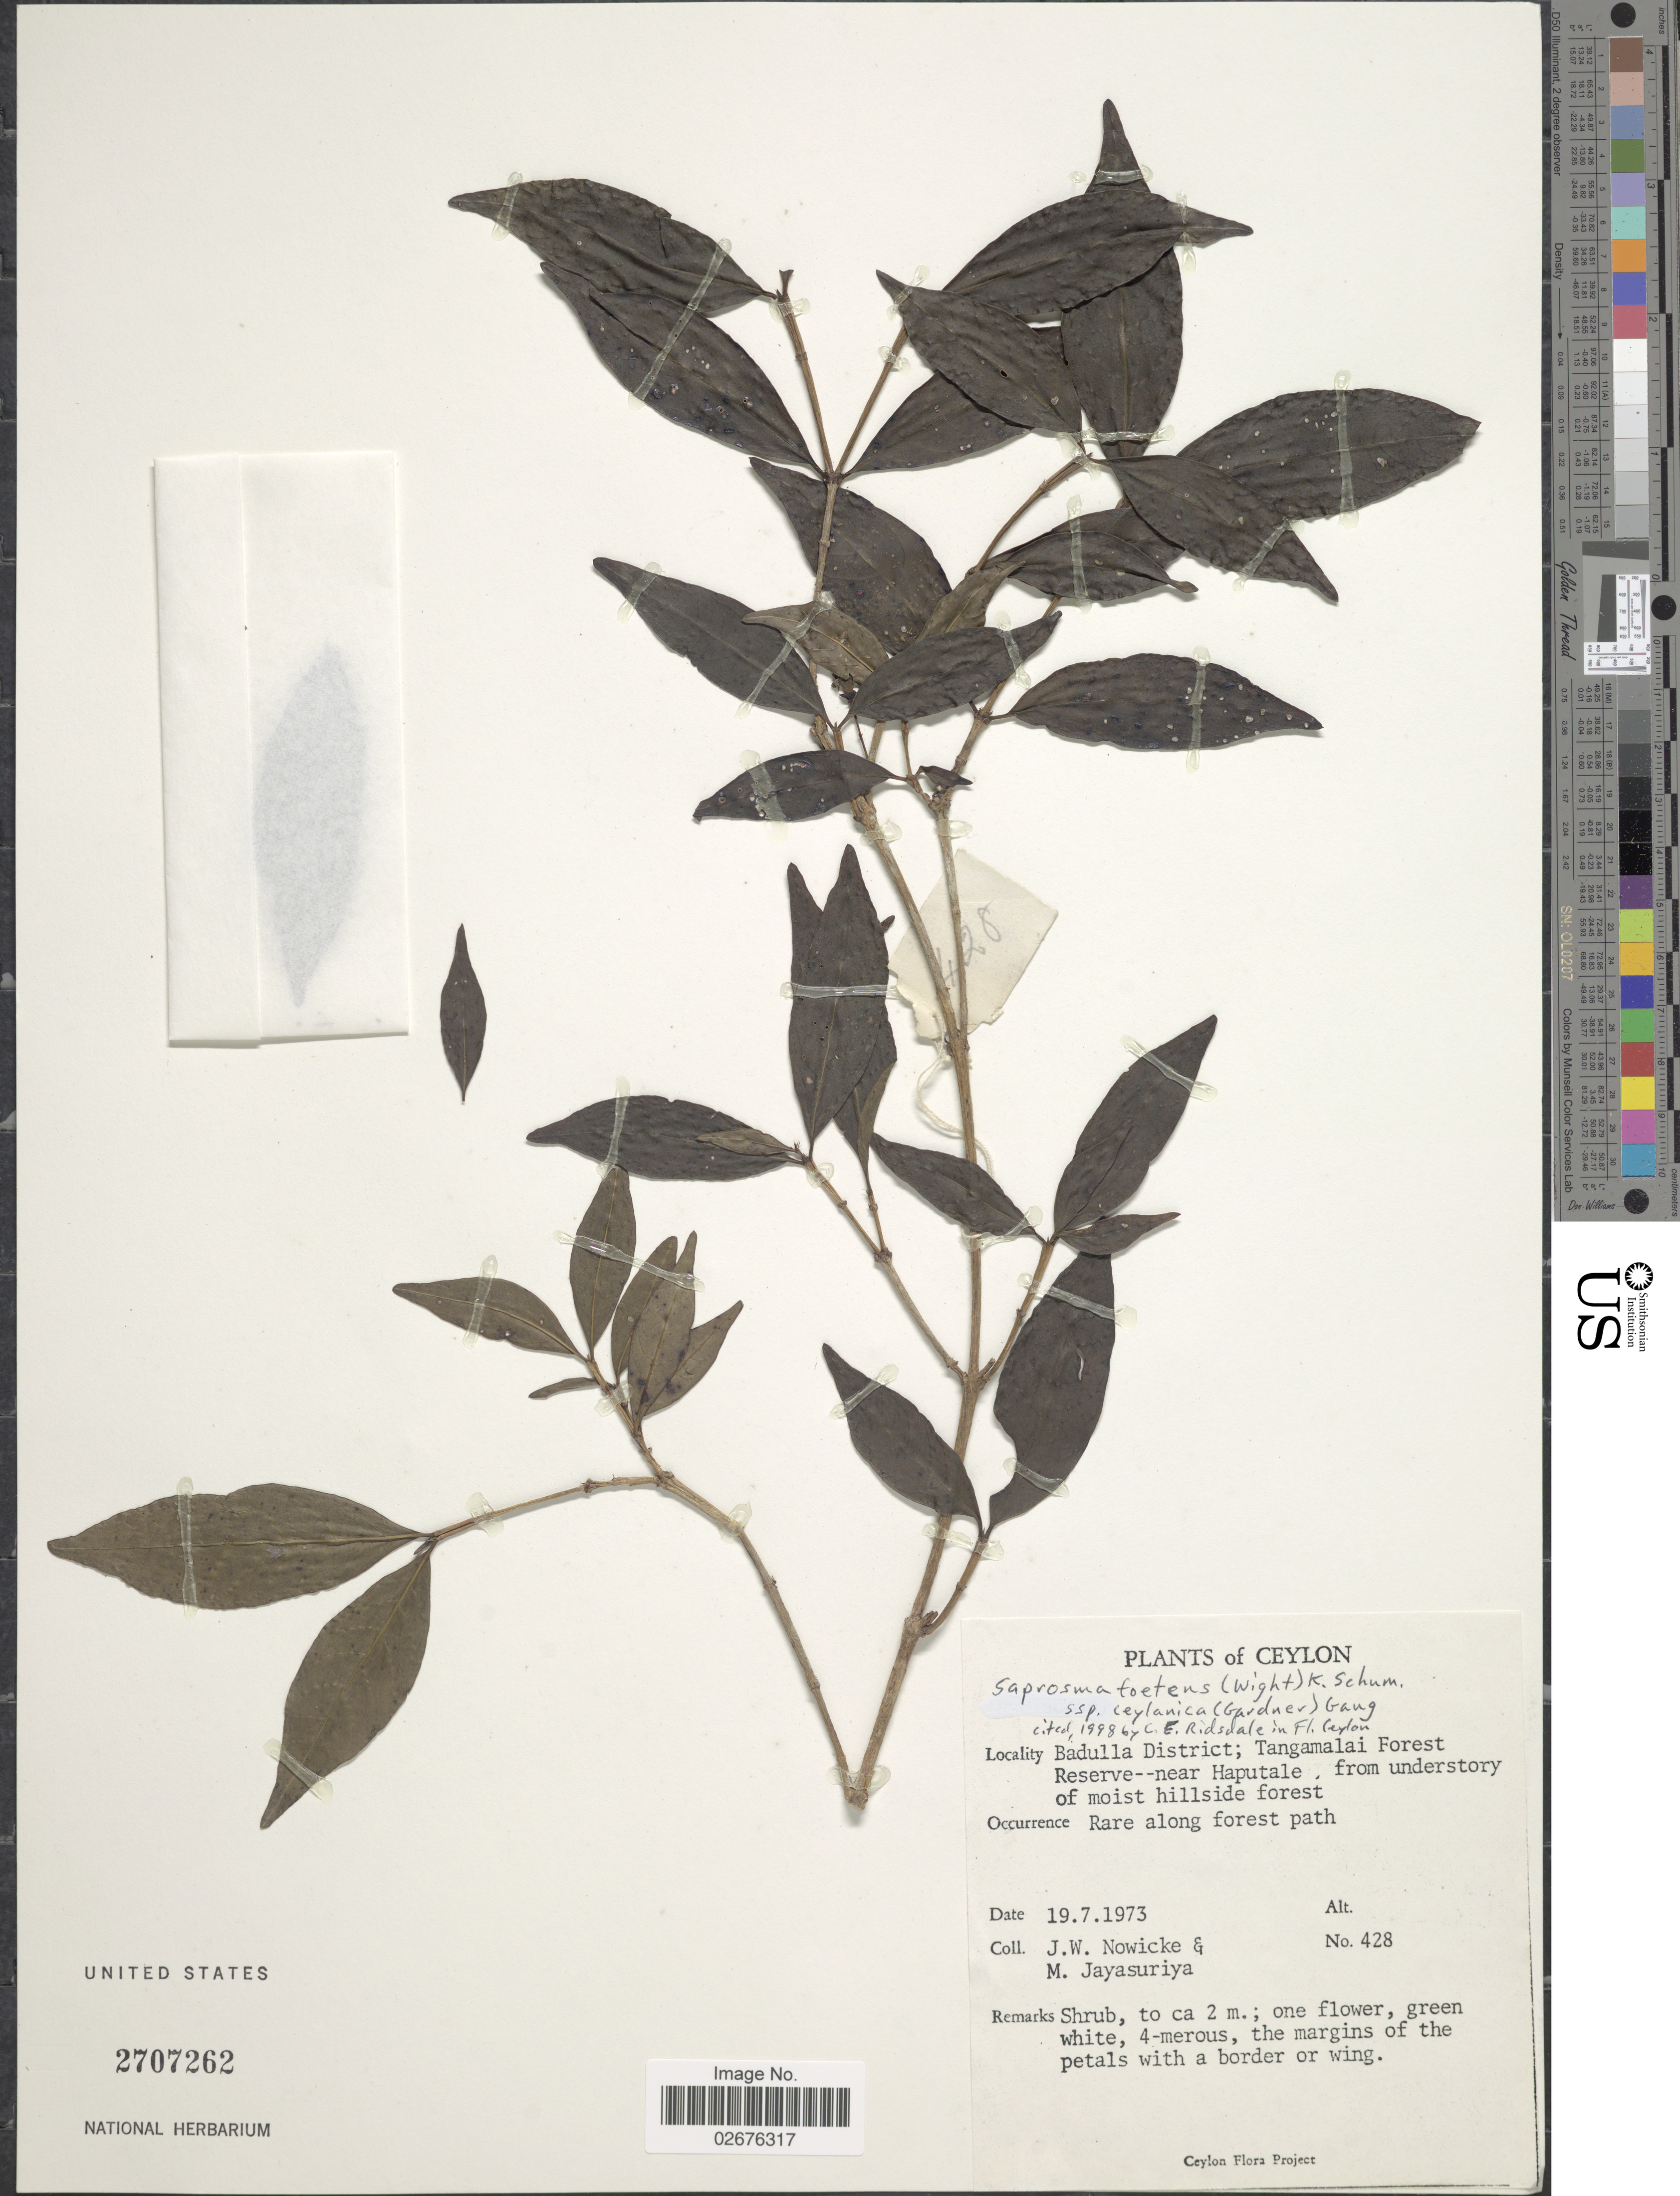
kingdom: Plantae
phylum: Tracheophyta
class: Magnoliopsida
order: Gentianales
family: Rubiaceae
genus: Saprosma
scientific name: Saprosma foetens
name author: (Wight) K. Schum.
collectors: J. W. Nowicke & M. Jayasuriya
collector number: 428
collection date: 1973-07-19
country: Sri Lanka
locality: Ceylon. Badulla District; Tangamalai Forest Reserve--near Haputale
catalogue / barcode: US 2707262